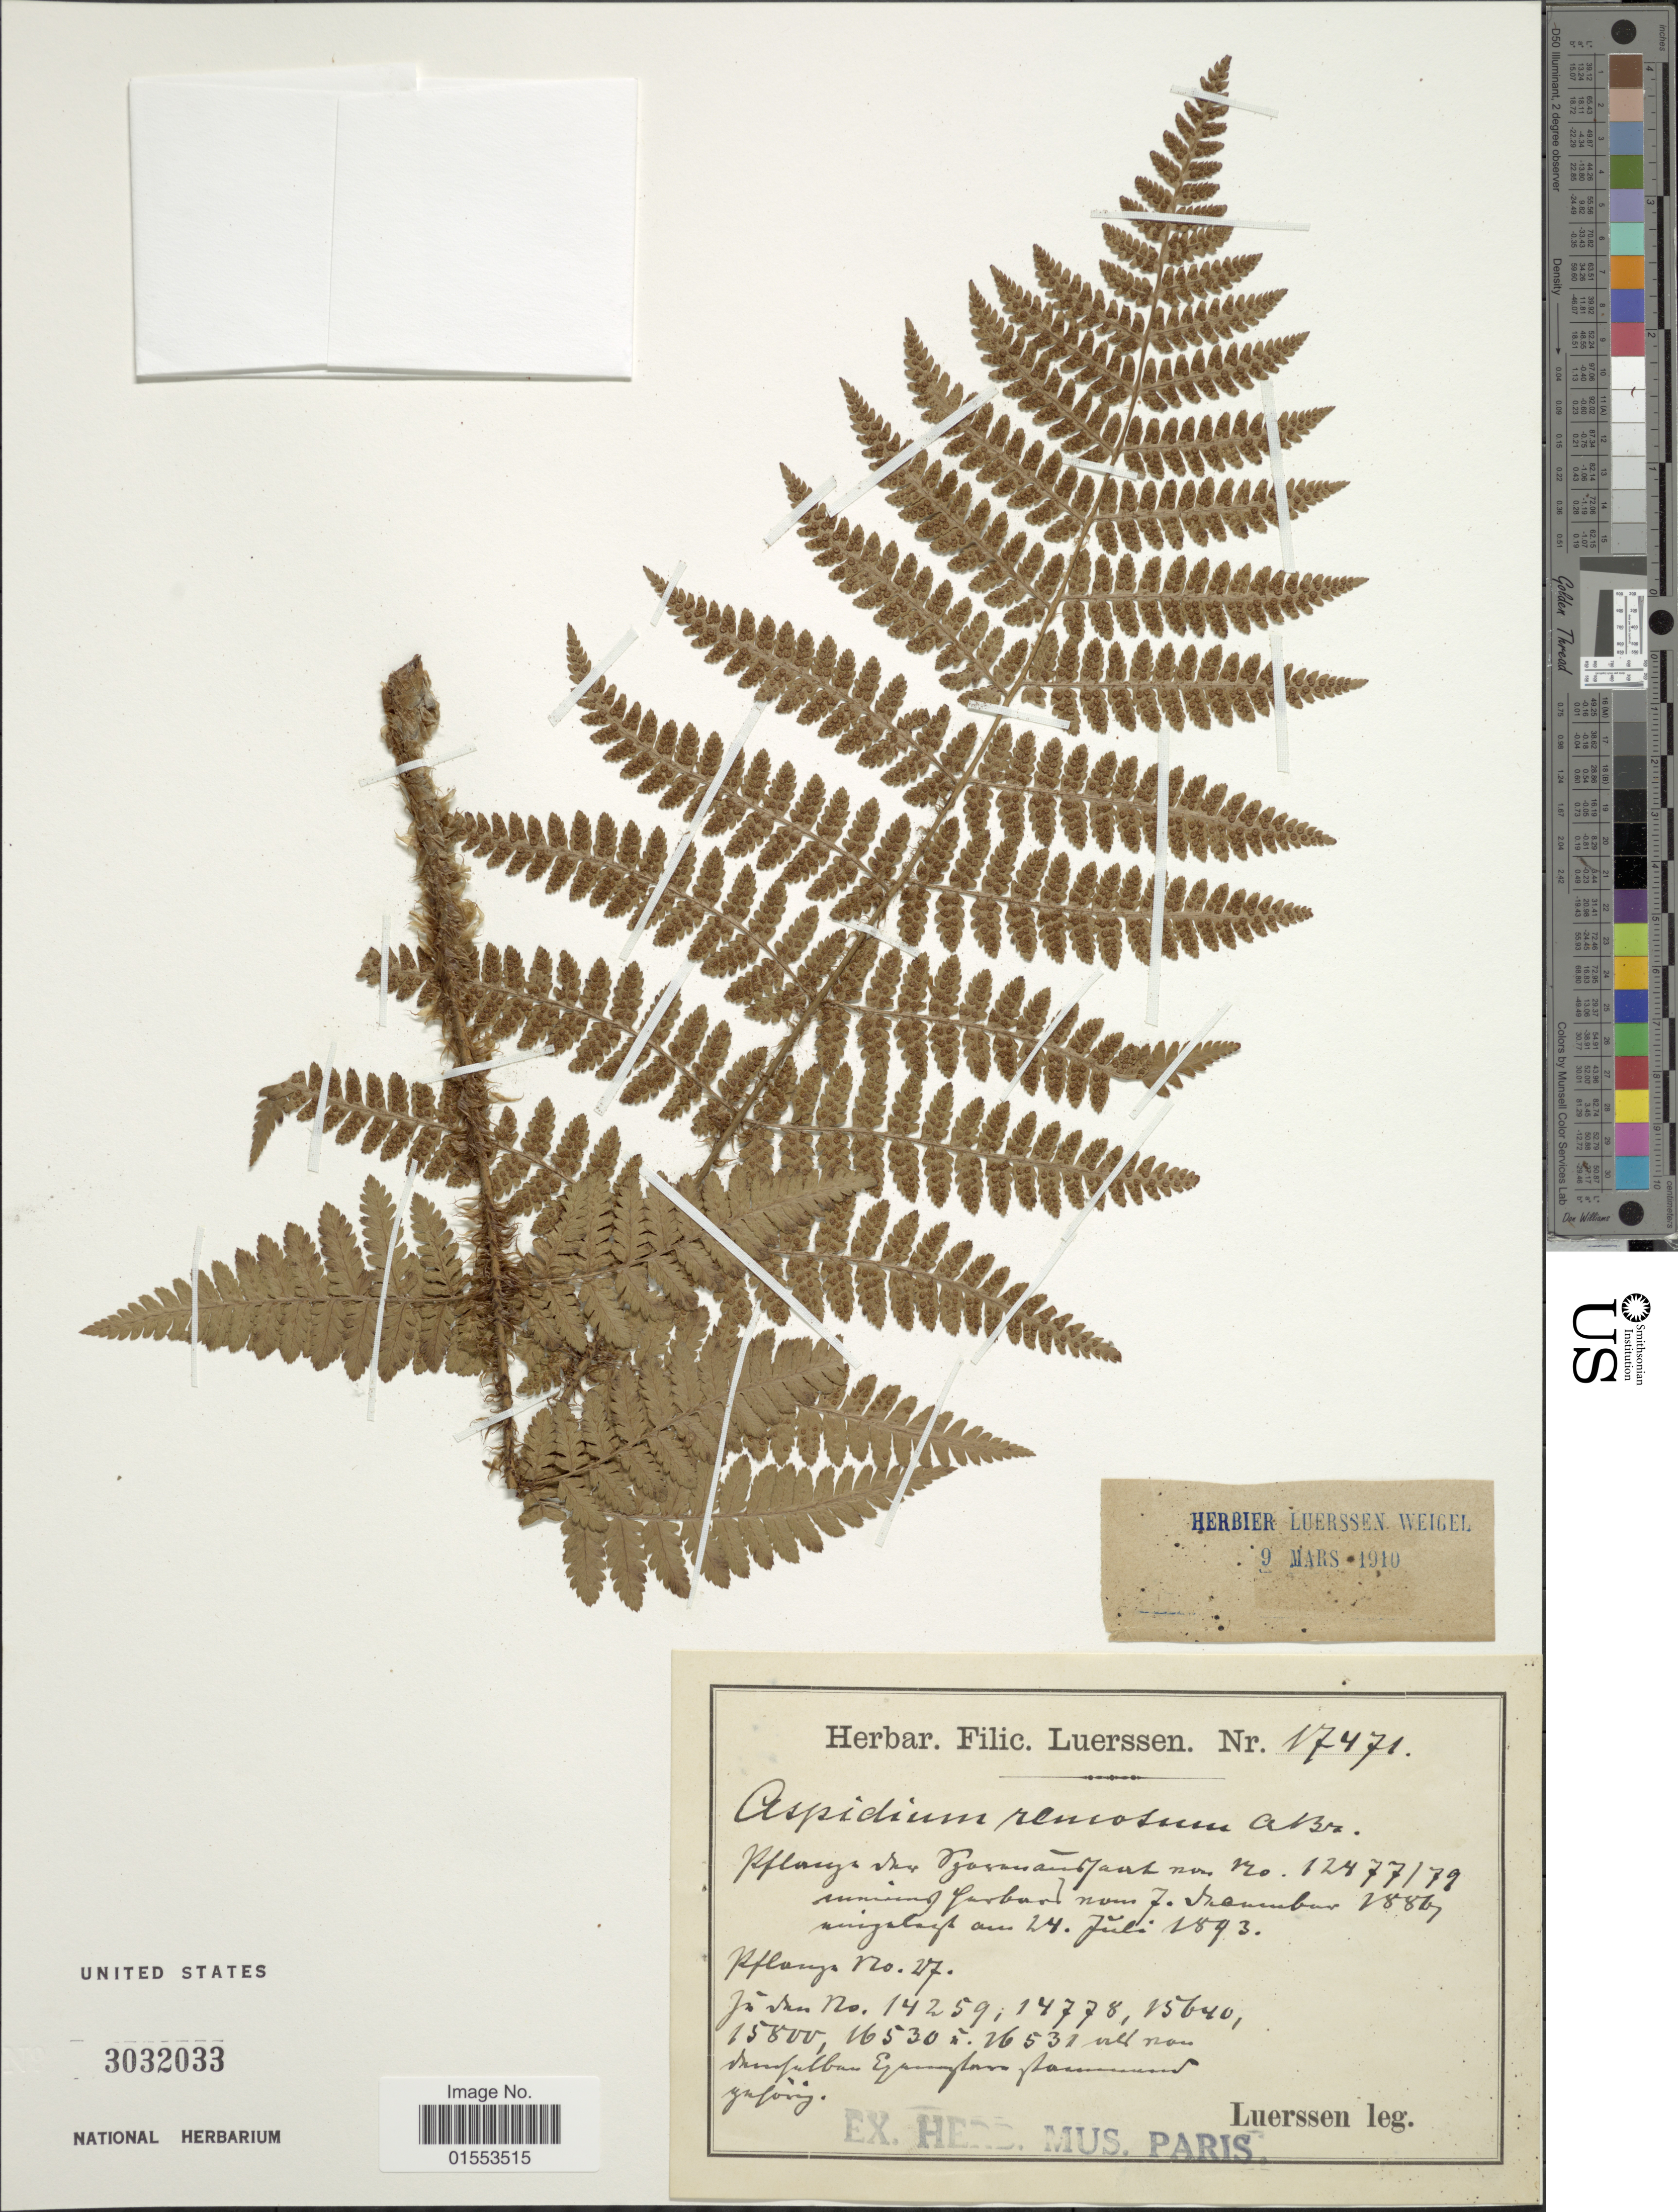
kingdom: Plantae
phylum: Tracheophyta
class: Polypodiopsida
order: Polypodiales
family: Dryopteridaceae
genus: Dryopteris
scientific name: Dryopteris remota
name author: (A. Braun) Hayek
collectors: C. Luerssen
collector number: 17471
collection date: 1886-12-07/1893-07-24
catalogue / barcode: US 3032033